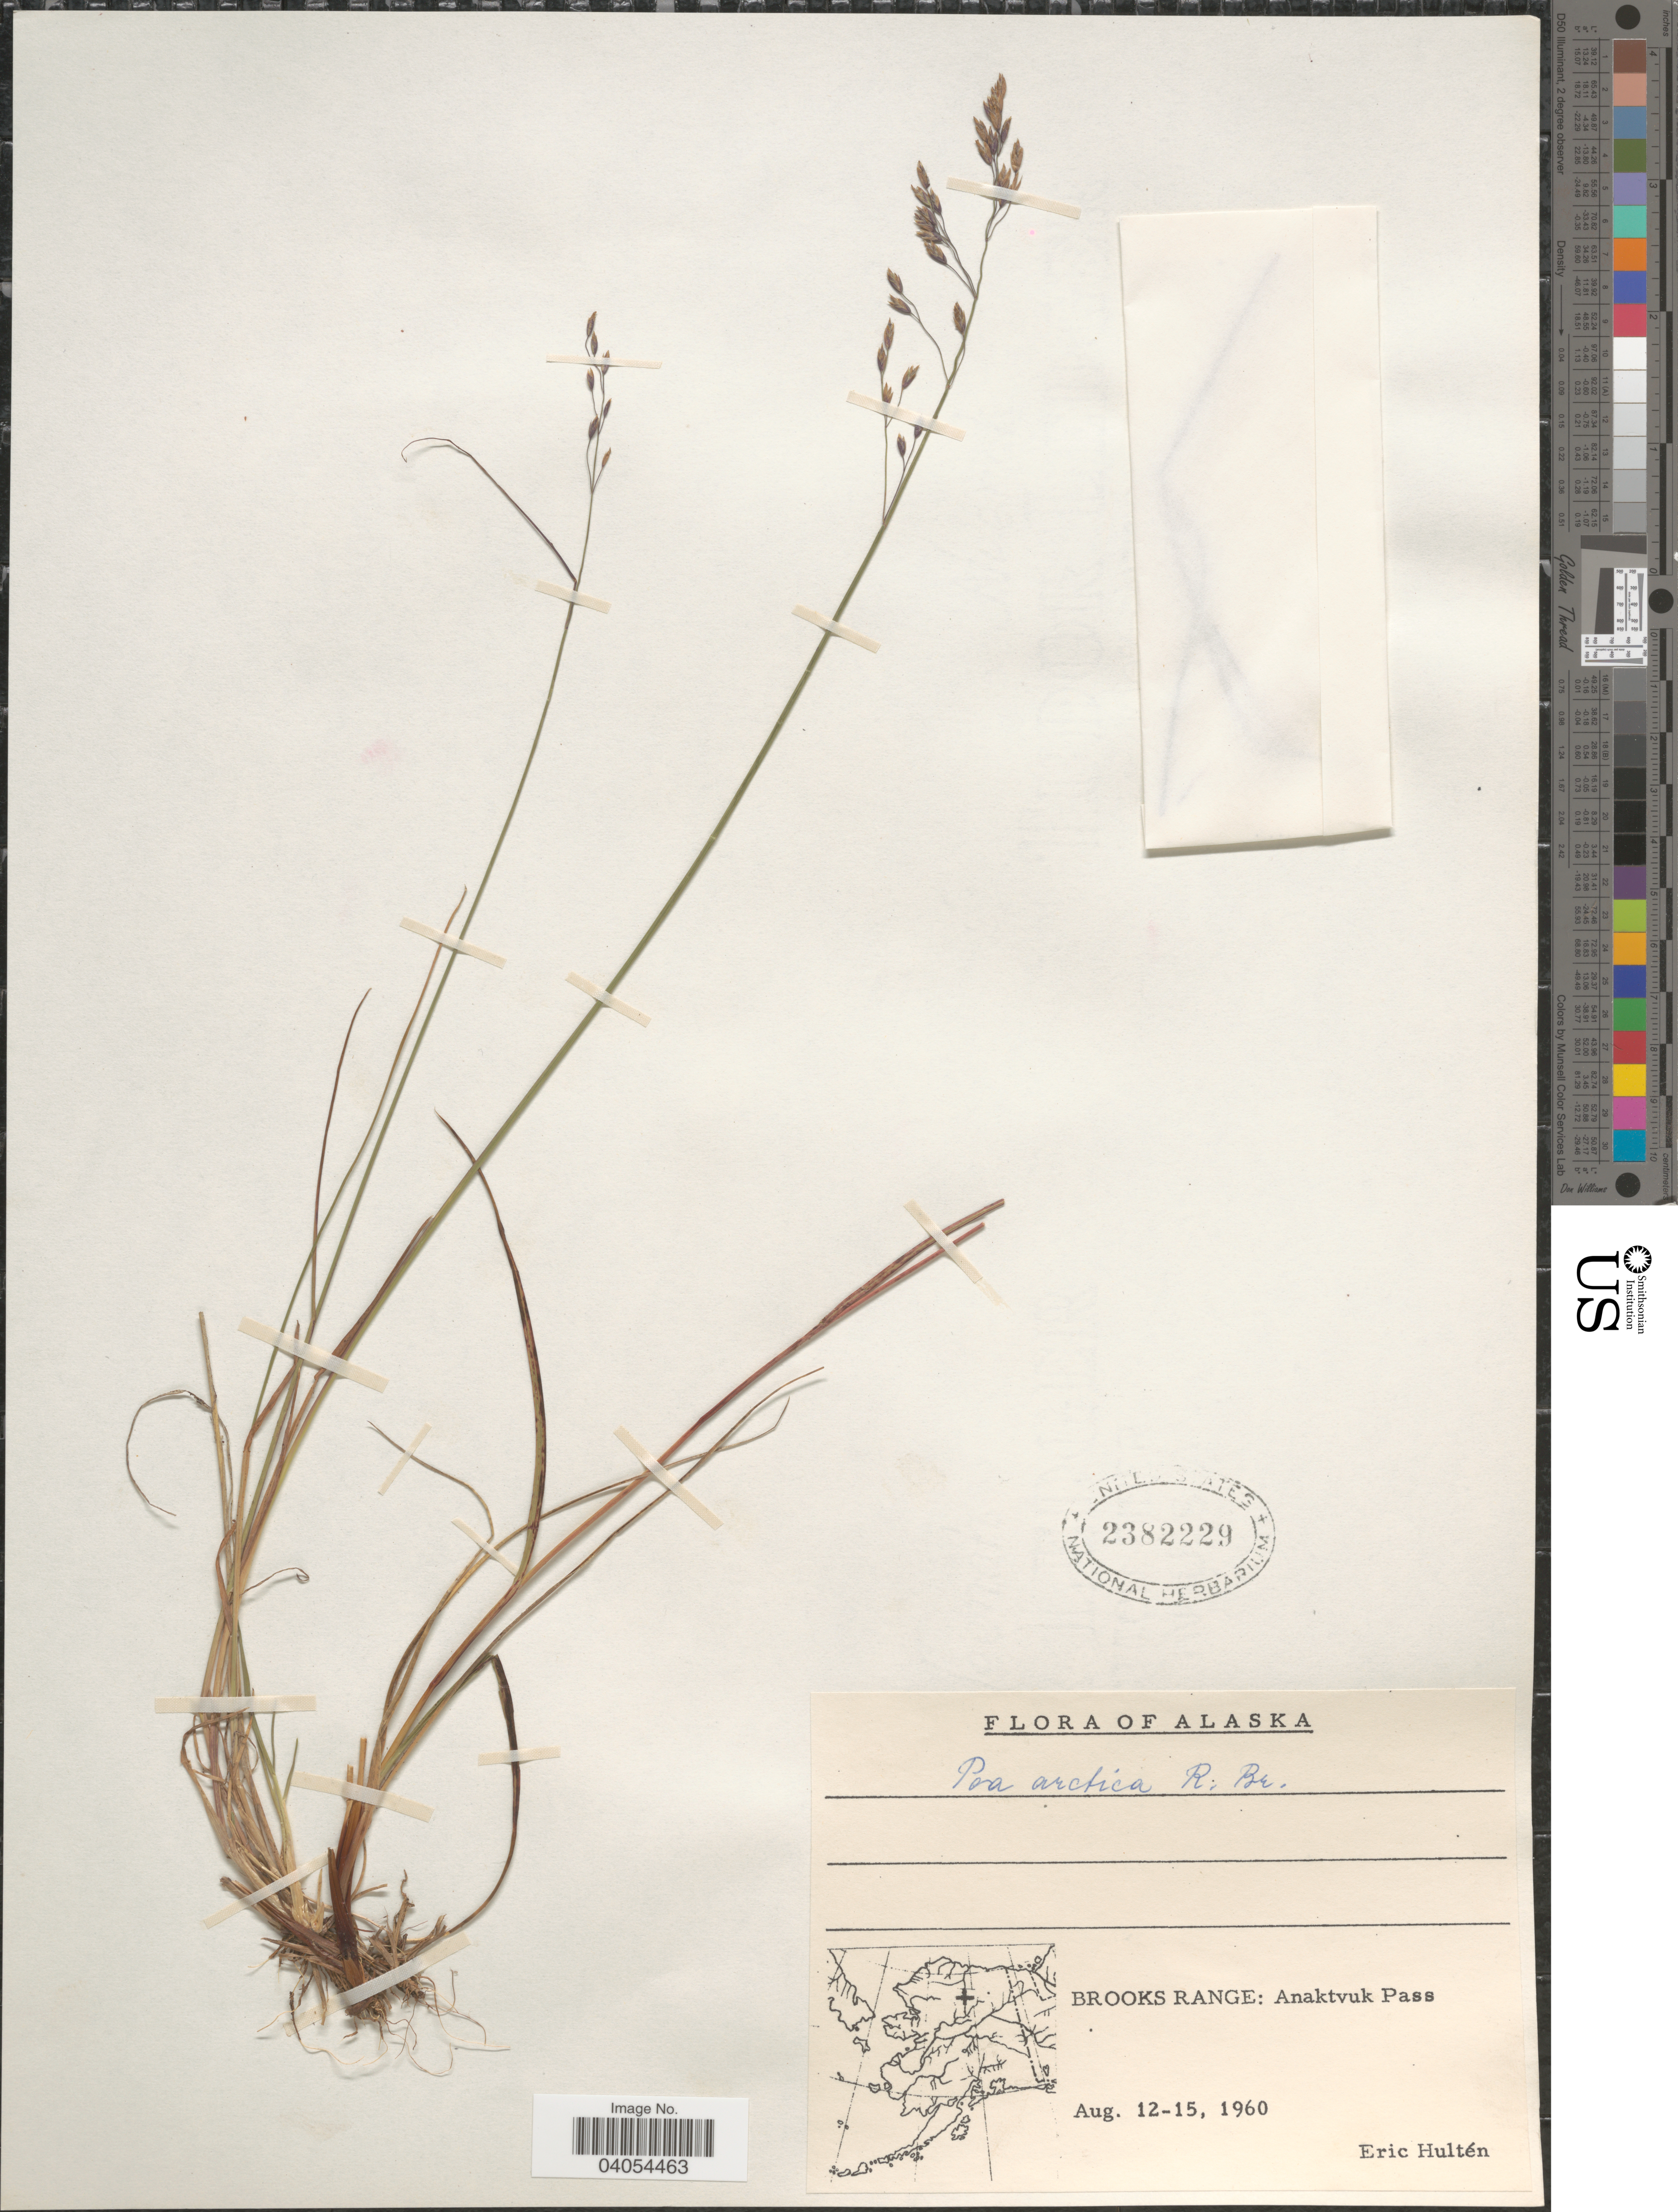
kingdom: Plantae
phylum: Tracheophyta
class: Liliopsida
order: Poales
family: Poaceae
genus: Poa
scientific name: Poa arctica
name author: R. Br.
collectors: E. G. Hultén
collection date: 1960-08-12/1960-08-15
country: United States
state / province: Alaska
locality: Brooks Range: Anaktvuk Pass.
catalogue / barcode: US 2382229